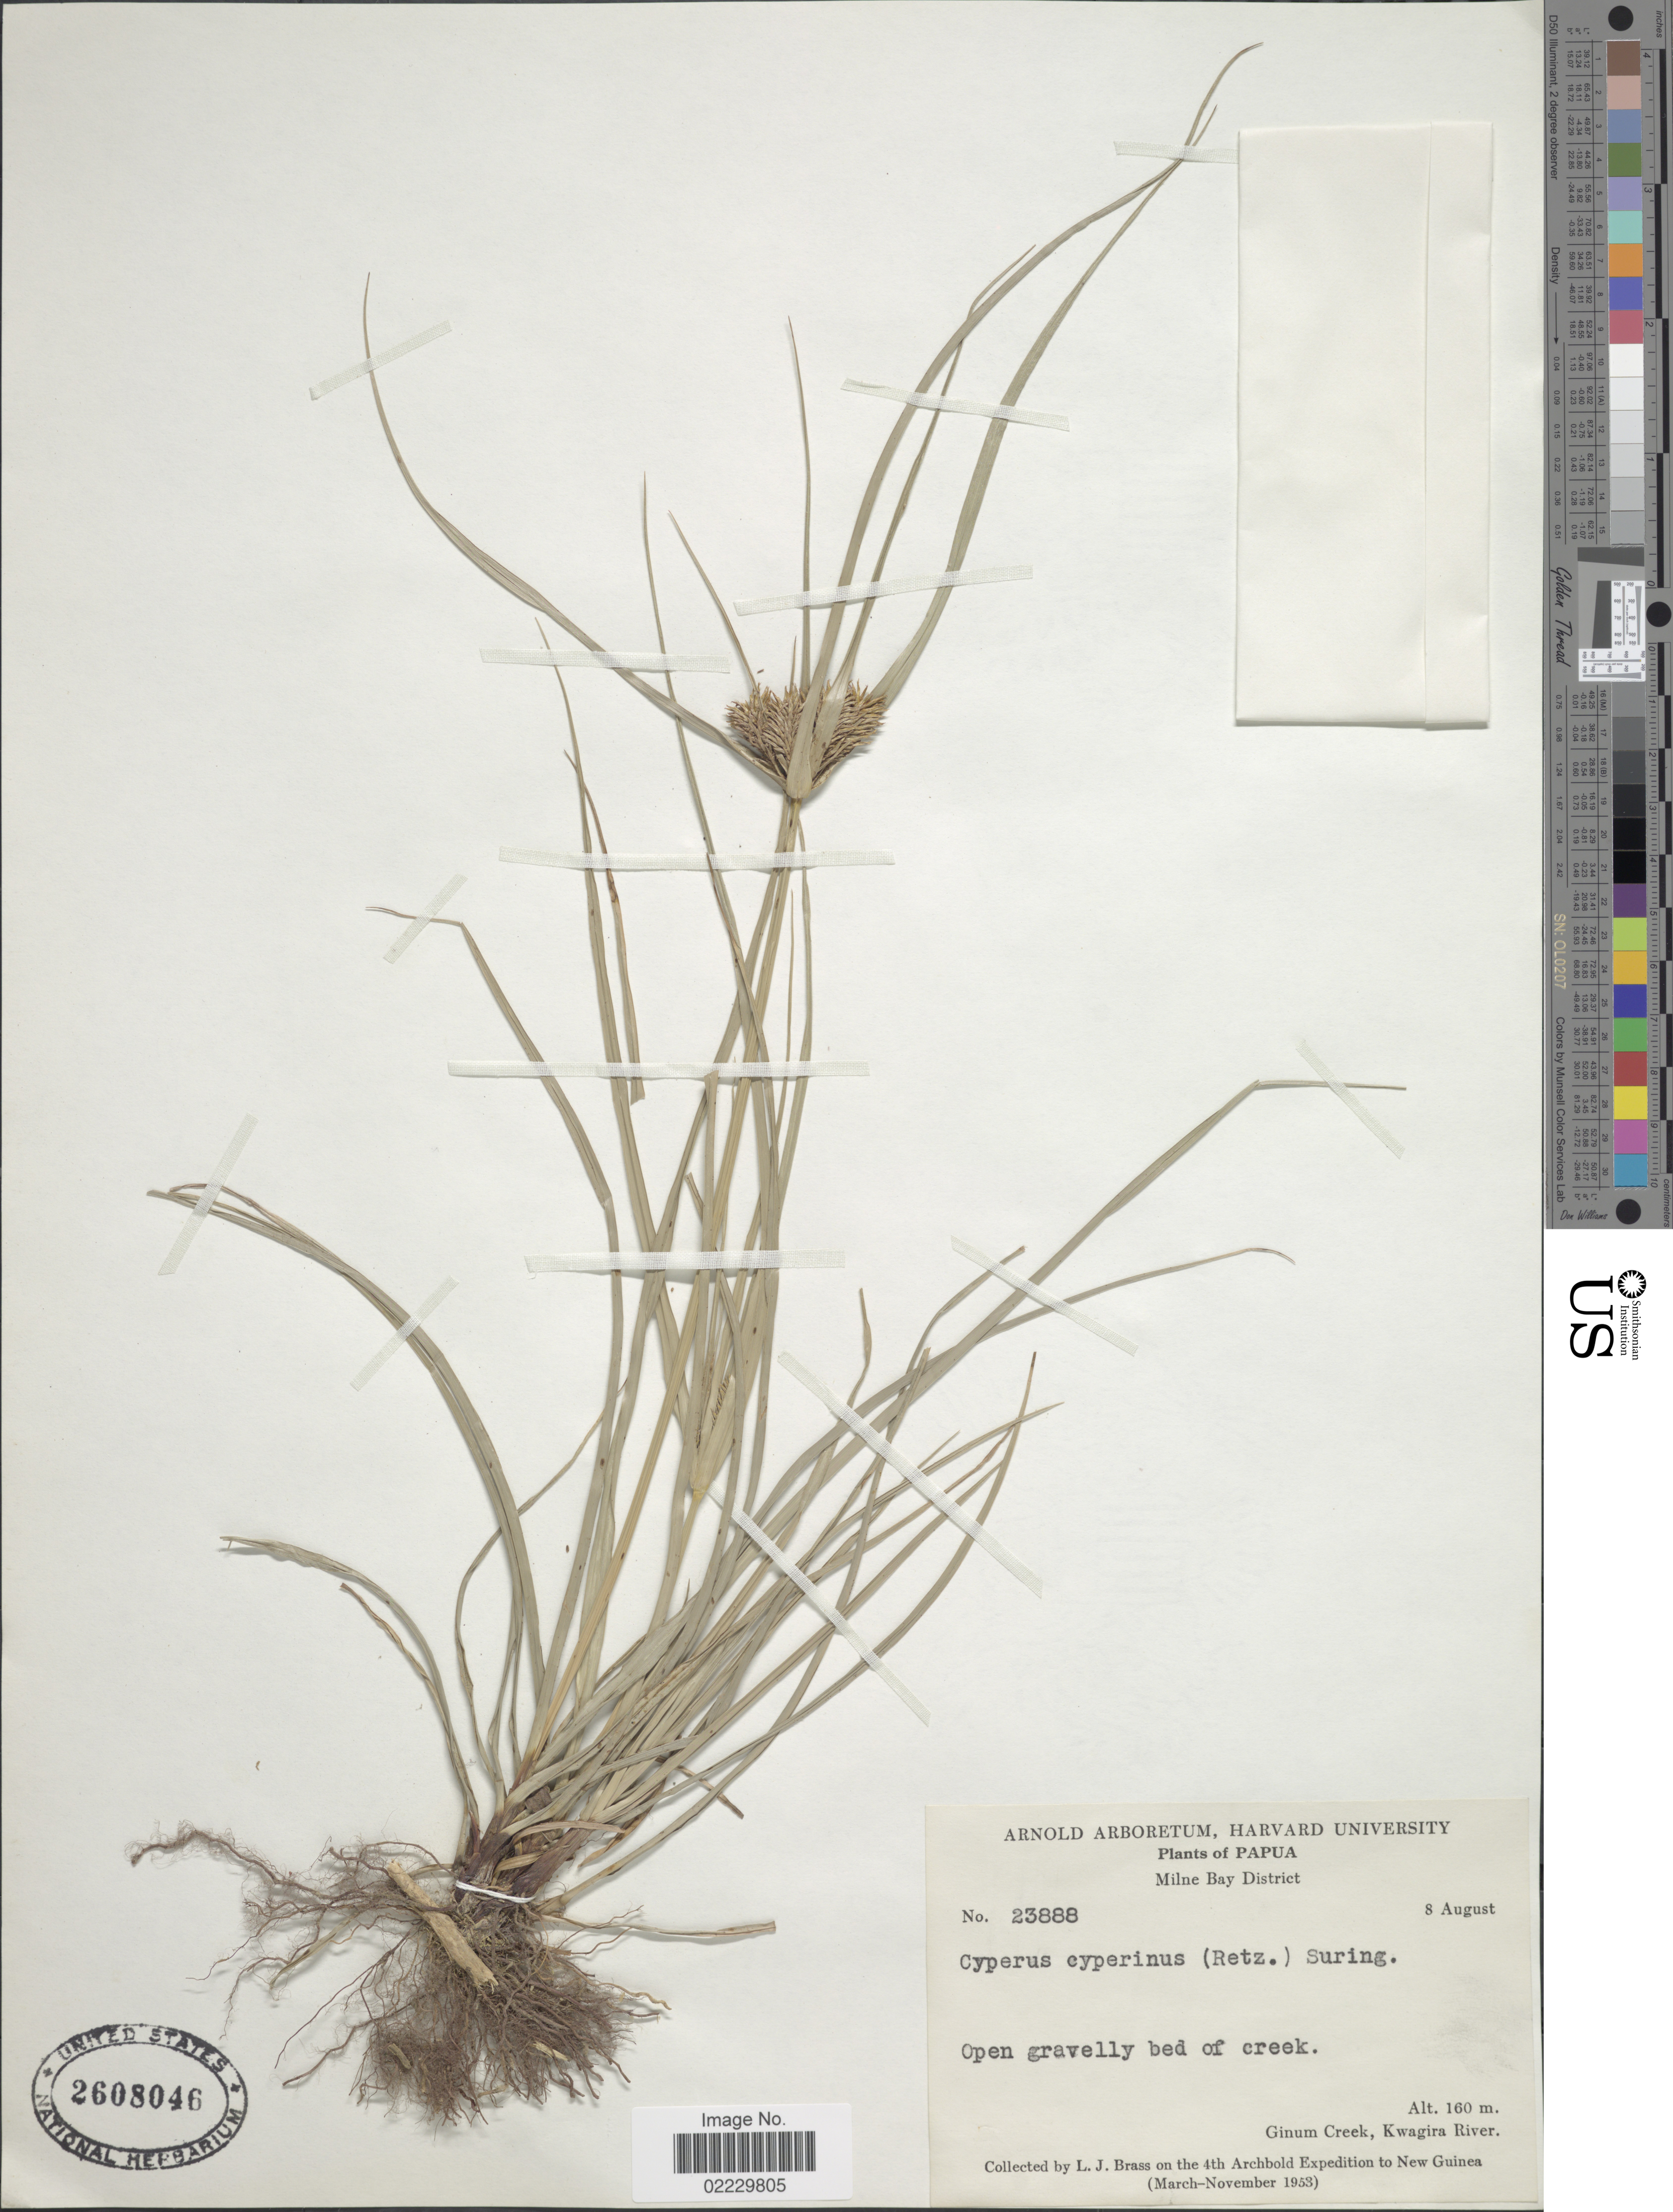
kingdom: Plantae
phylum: Tracheophyta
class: Liliopsida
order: Poales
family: Cyperaceae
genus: Cyperus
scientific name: Cyperus cyperinus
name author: (Retz.) Valck. Sur.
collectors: L. J. Brass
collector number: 23888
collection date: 1953-08-08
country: Papua New Guinea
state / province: Milne Bay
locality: Papua. Milne Bay District. Ginum Creek, Kwagira River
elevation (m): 160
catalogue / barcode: US 2608046